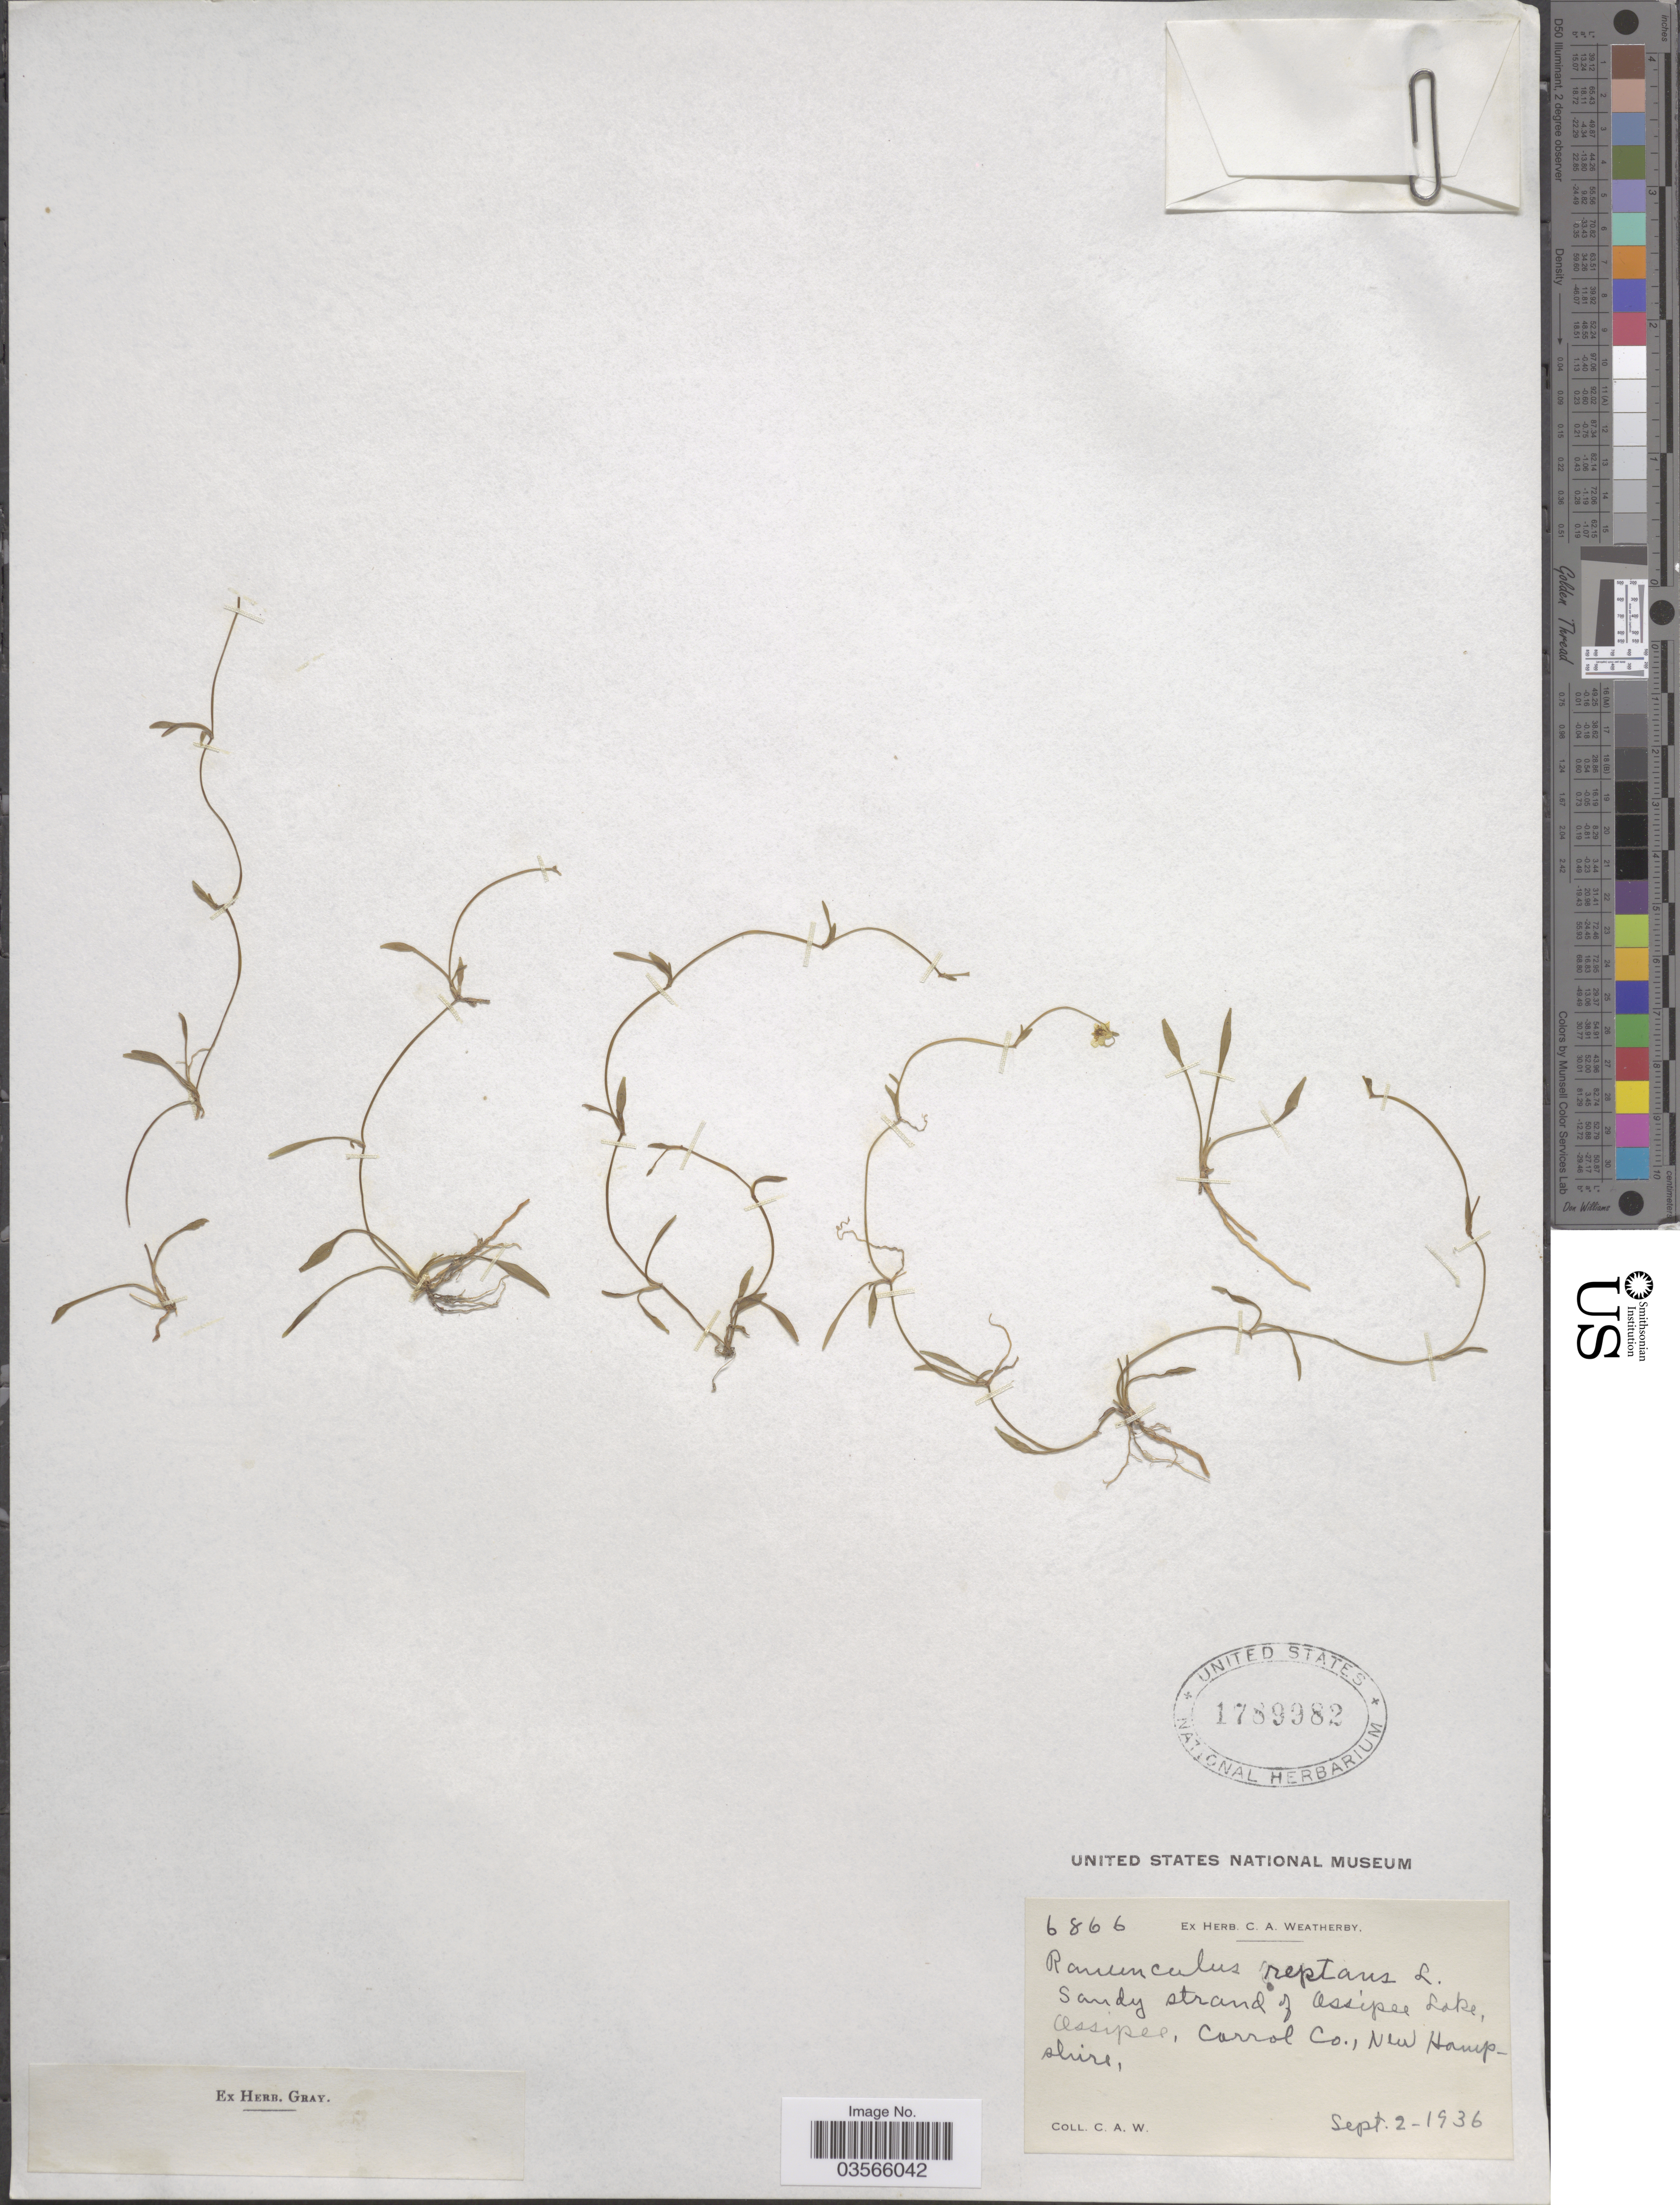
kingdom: Plantae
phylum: Tracheophyta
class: Magnoliopsida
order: Ranunculales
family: Ranunculaceae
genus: Ranunculus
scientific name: Ranunculus flammula var. filiformis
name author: (Michx.) Hook.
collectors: C. A. Weatherby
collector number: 6866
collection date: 1936-09-02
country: United States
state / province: New Hampshire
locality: Sandy strand of Ossipee Lake, Ossipee, Carrol Co.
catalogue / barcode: US 1789982